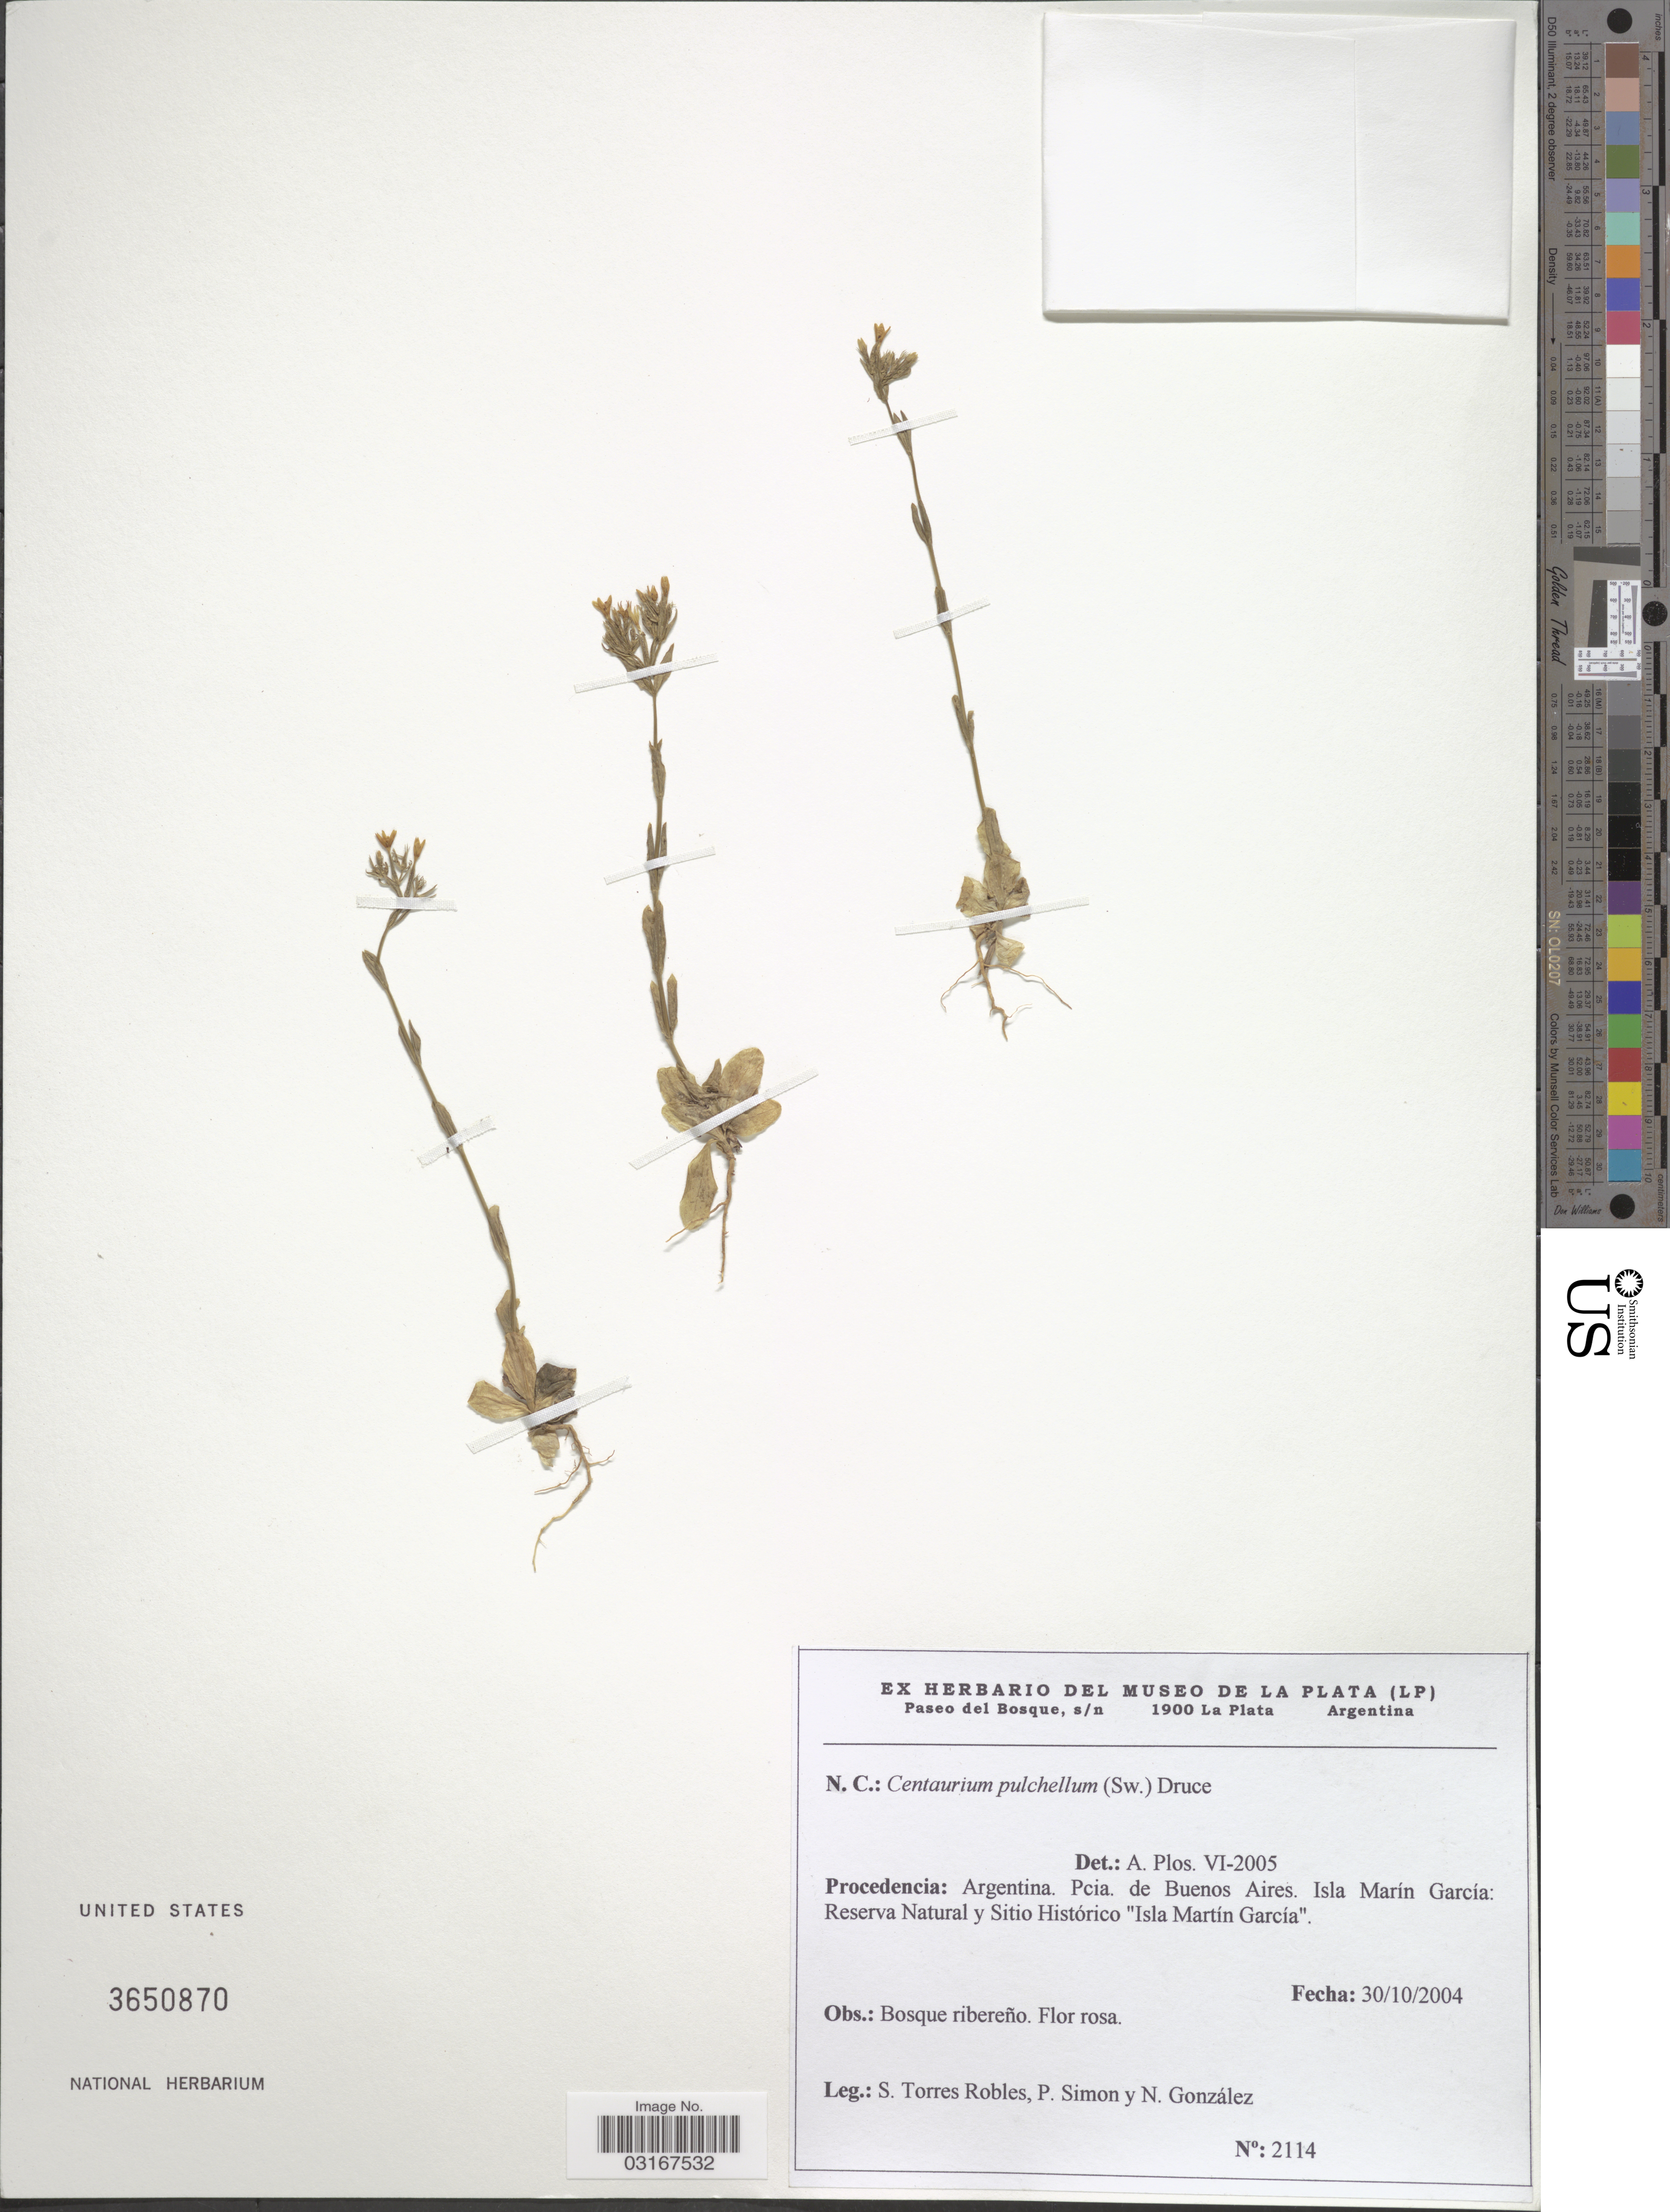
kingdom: Plantae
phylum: Tracheophyta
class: Magnoliopsida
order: Gentianales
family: Gentianaceae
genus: Centaurium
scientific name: Centaurium pulchellum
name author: (Sw.) Druce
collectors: S. Torres Robles, P. Simon & N. Gonzalez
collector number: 2114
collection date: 2004-10-30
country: Argentina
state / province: Buenos Aires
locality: Pcia. de Buenos Aires. Isla Marín García: Reserva Natural y Sitio Histórico "Isla Martín García".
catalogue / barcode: US 3650870